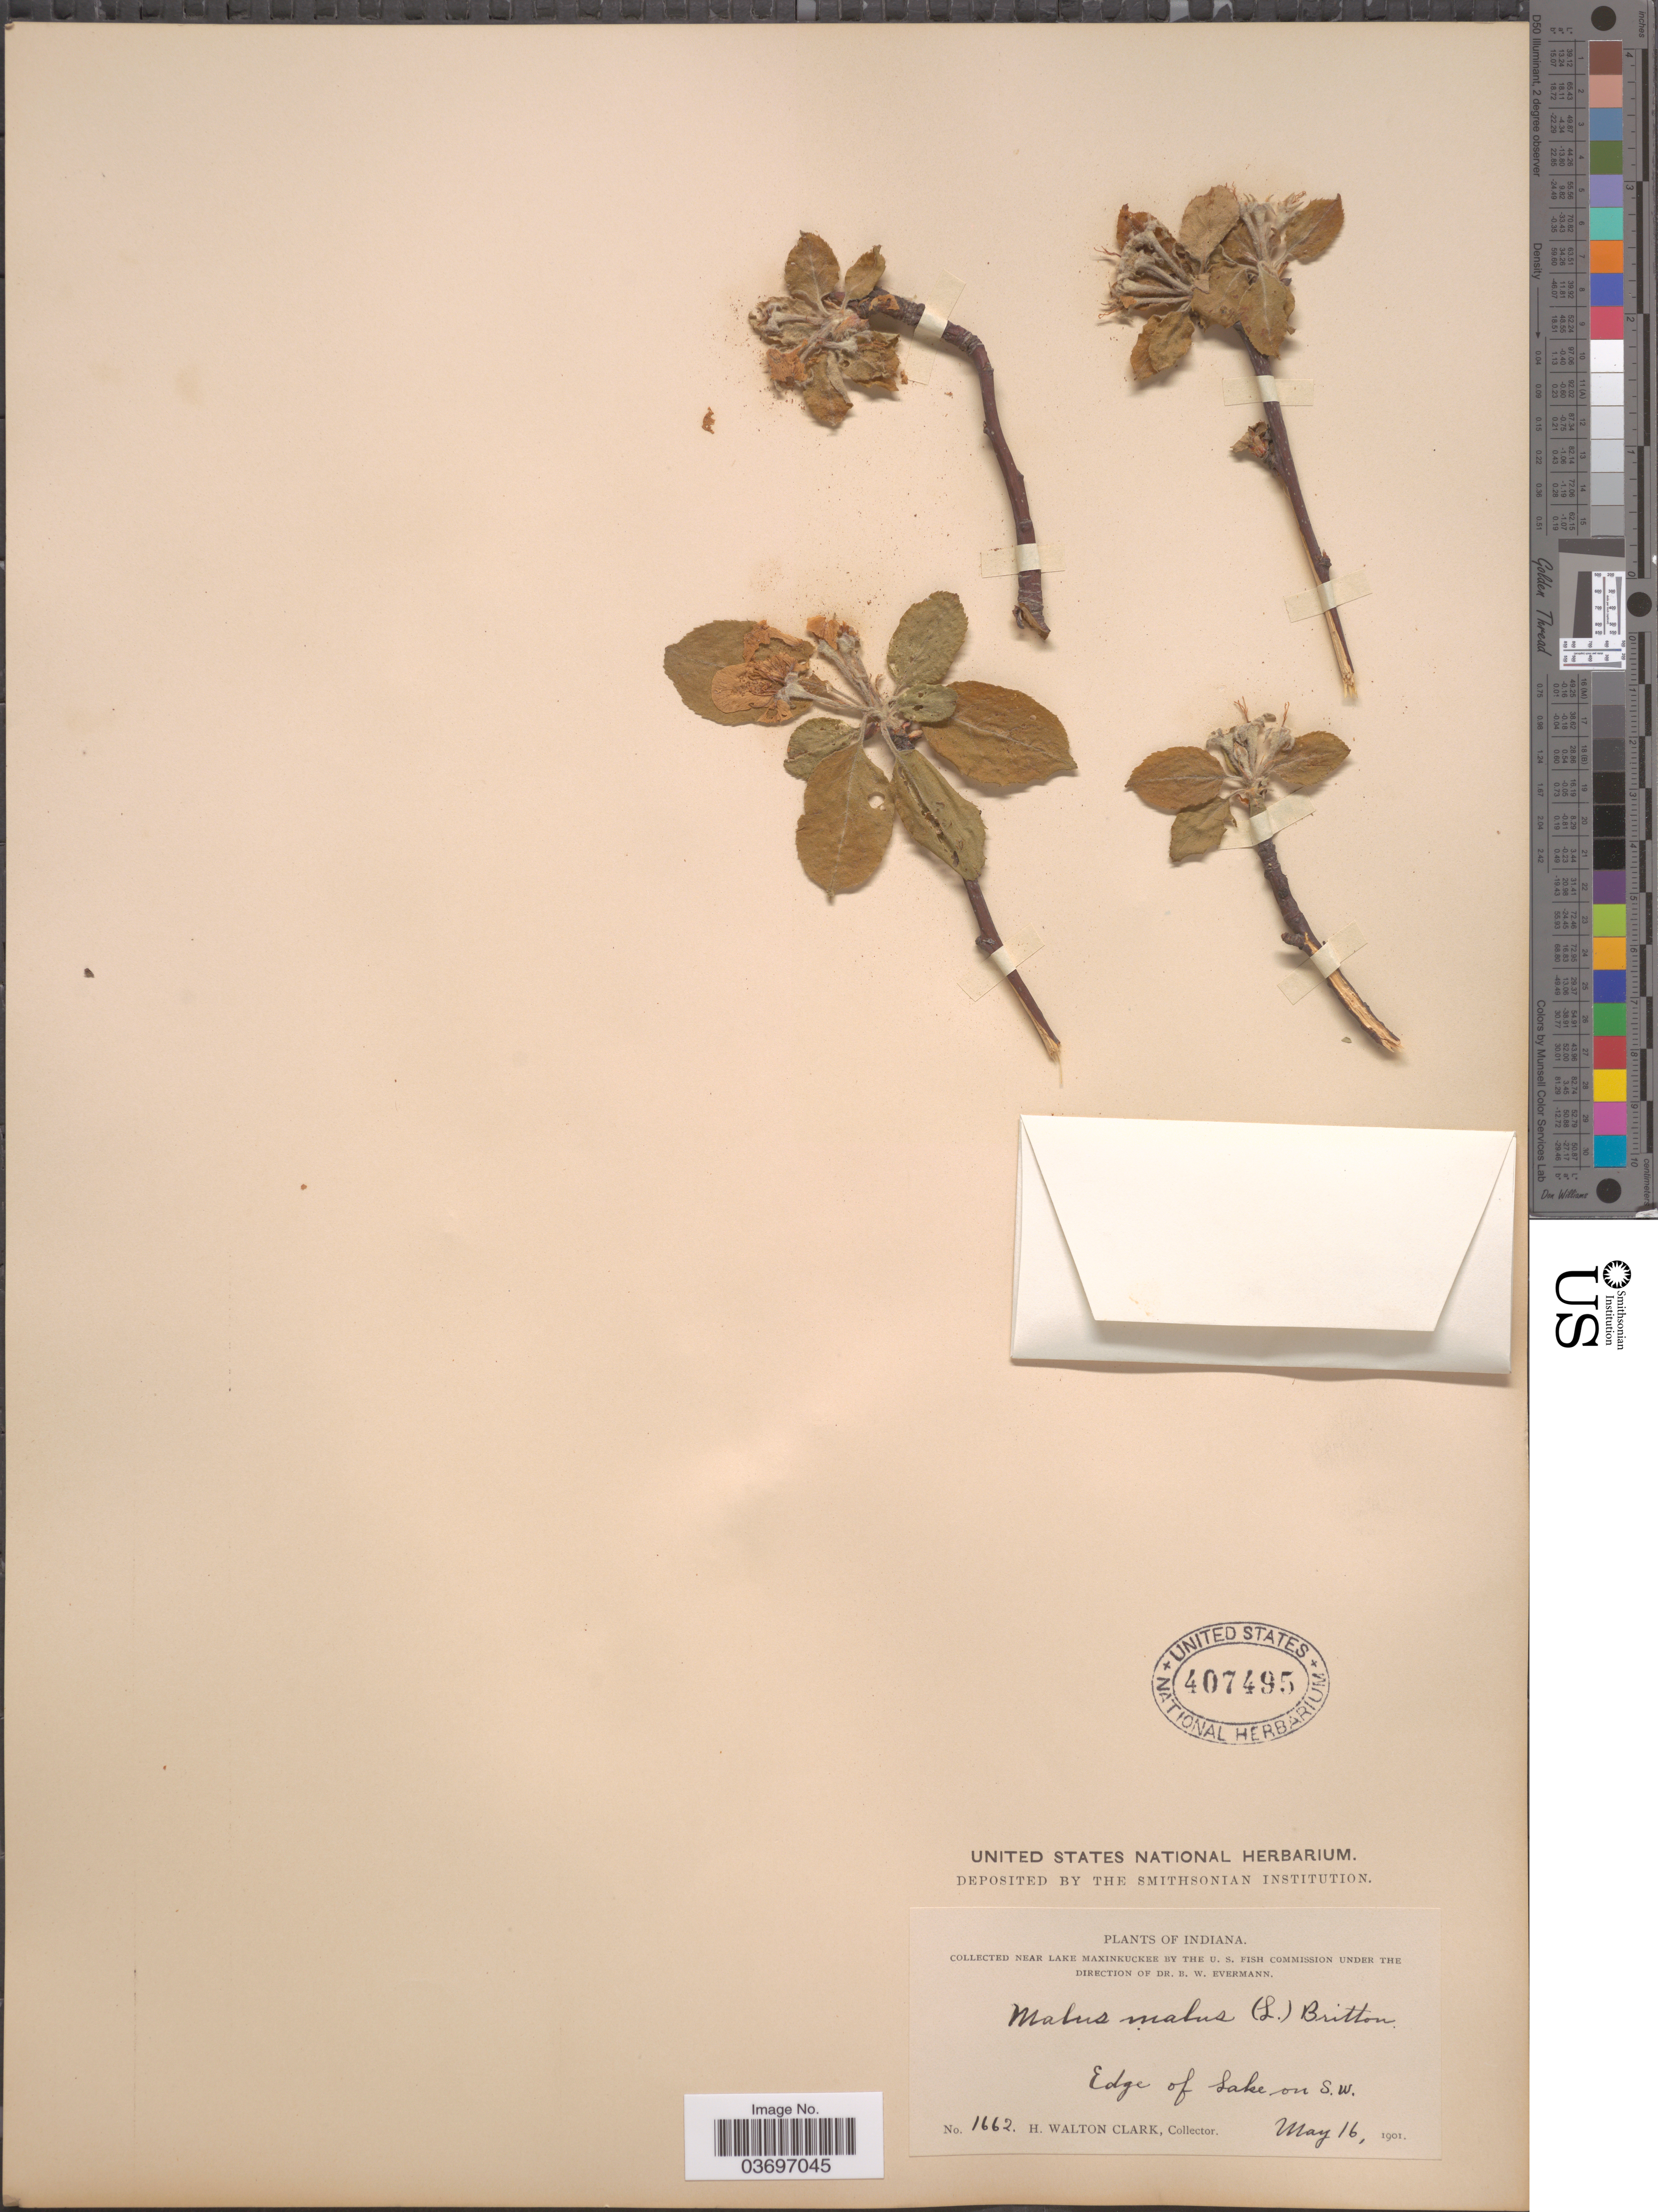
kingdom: Plantae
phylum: Tracheophyta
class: Magnoliopsida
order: Rosales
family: Rosaceae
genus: Malus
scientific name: Malus pumila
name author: Mill.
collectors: H. W. Clark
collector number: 1662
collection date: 1901-05-16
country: United States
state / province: Indiana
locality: Near Lake Maxinkuckee. Edge of Lake on S.W.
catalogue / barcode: US 407495